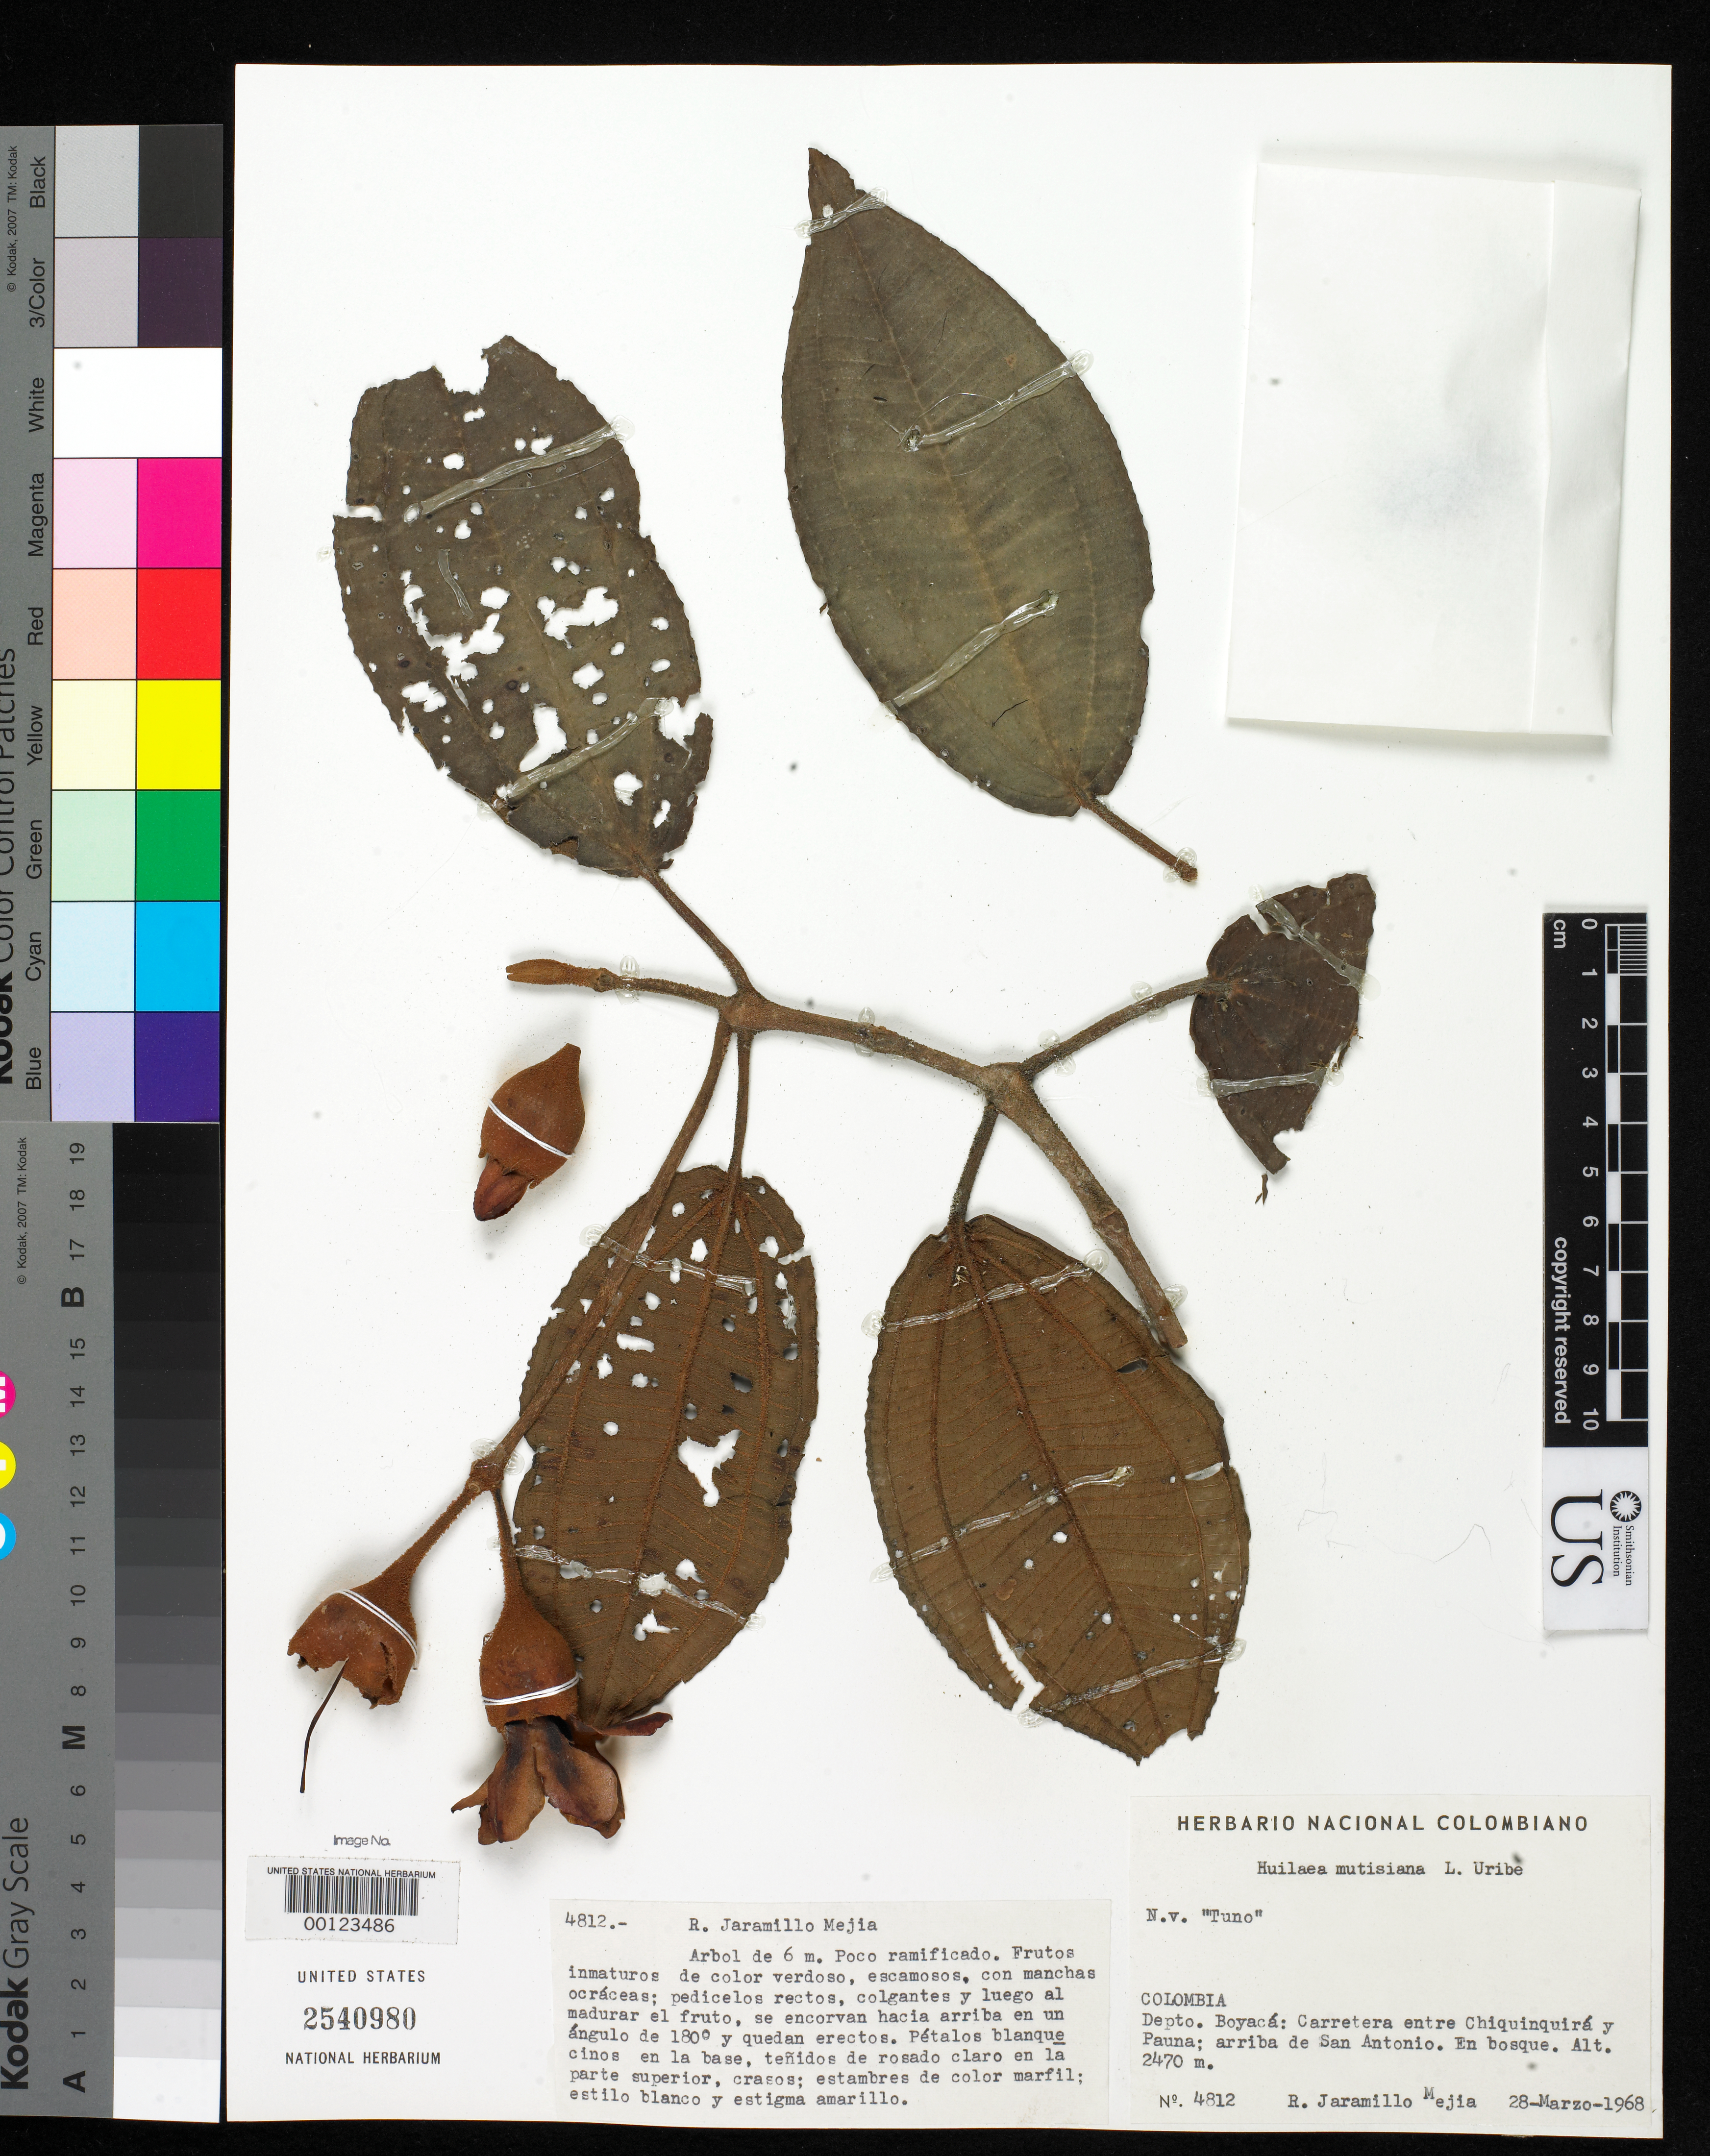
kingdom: Plantae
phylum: Tracheophyta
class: Magnoliopsida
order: Myrtales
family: Melastomataceae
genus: Huilaea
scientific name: Huilaea mutisiana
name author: L. Uribe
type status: Isotype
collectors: R. Jaramillo M.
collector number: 4812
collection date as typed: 28 Mar 1968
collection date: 1968-03-28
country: Colombia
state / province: Boyacá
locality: Between Chiquinquira and Pauma.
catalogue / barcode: US 2540980